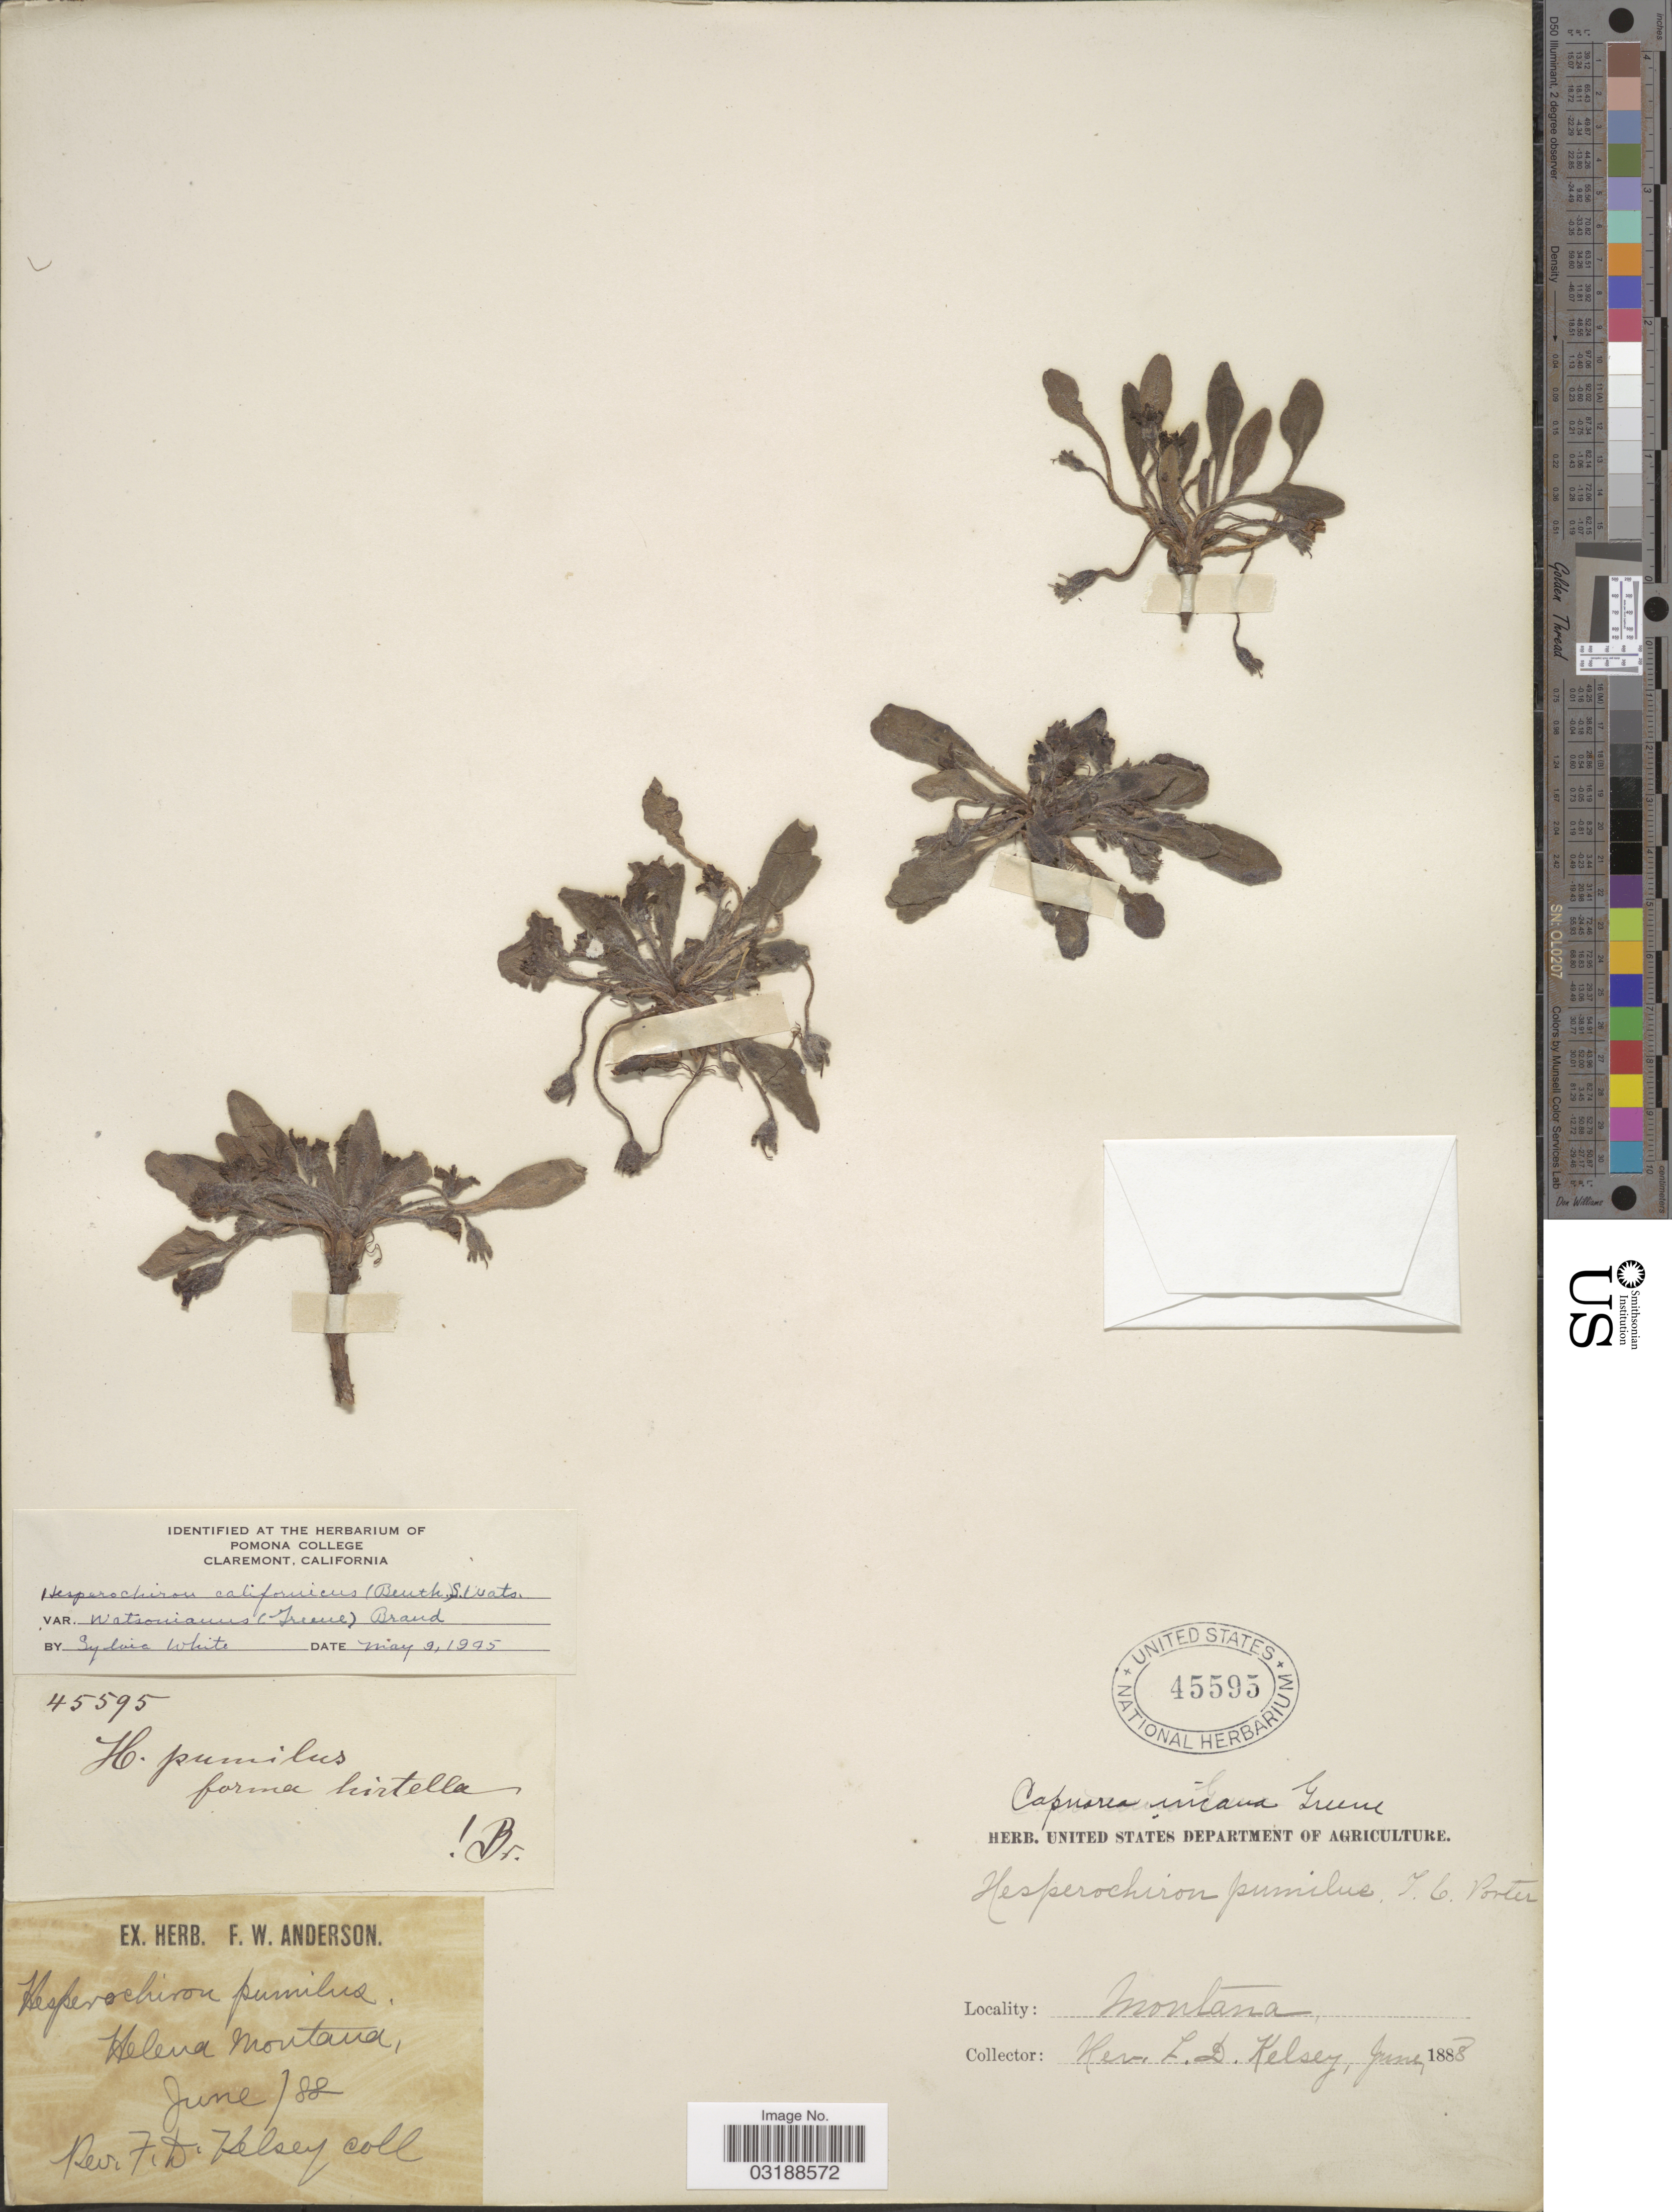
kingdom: Plantae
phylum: Tracheophyta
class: Magnoliopsida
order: Boraginales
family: Hydrophyllaceae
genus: Hesperochiron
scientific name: Hesperochiron californicus var. watsonianus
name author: (Greene) Brand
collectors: F. Kelsey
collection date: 1888-06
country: United States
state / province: Montana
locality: Helena Montana.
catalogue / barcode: US 45595